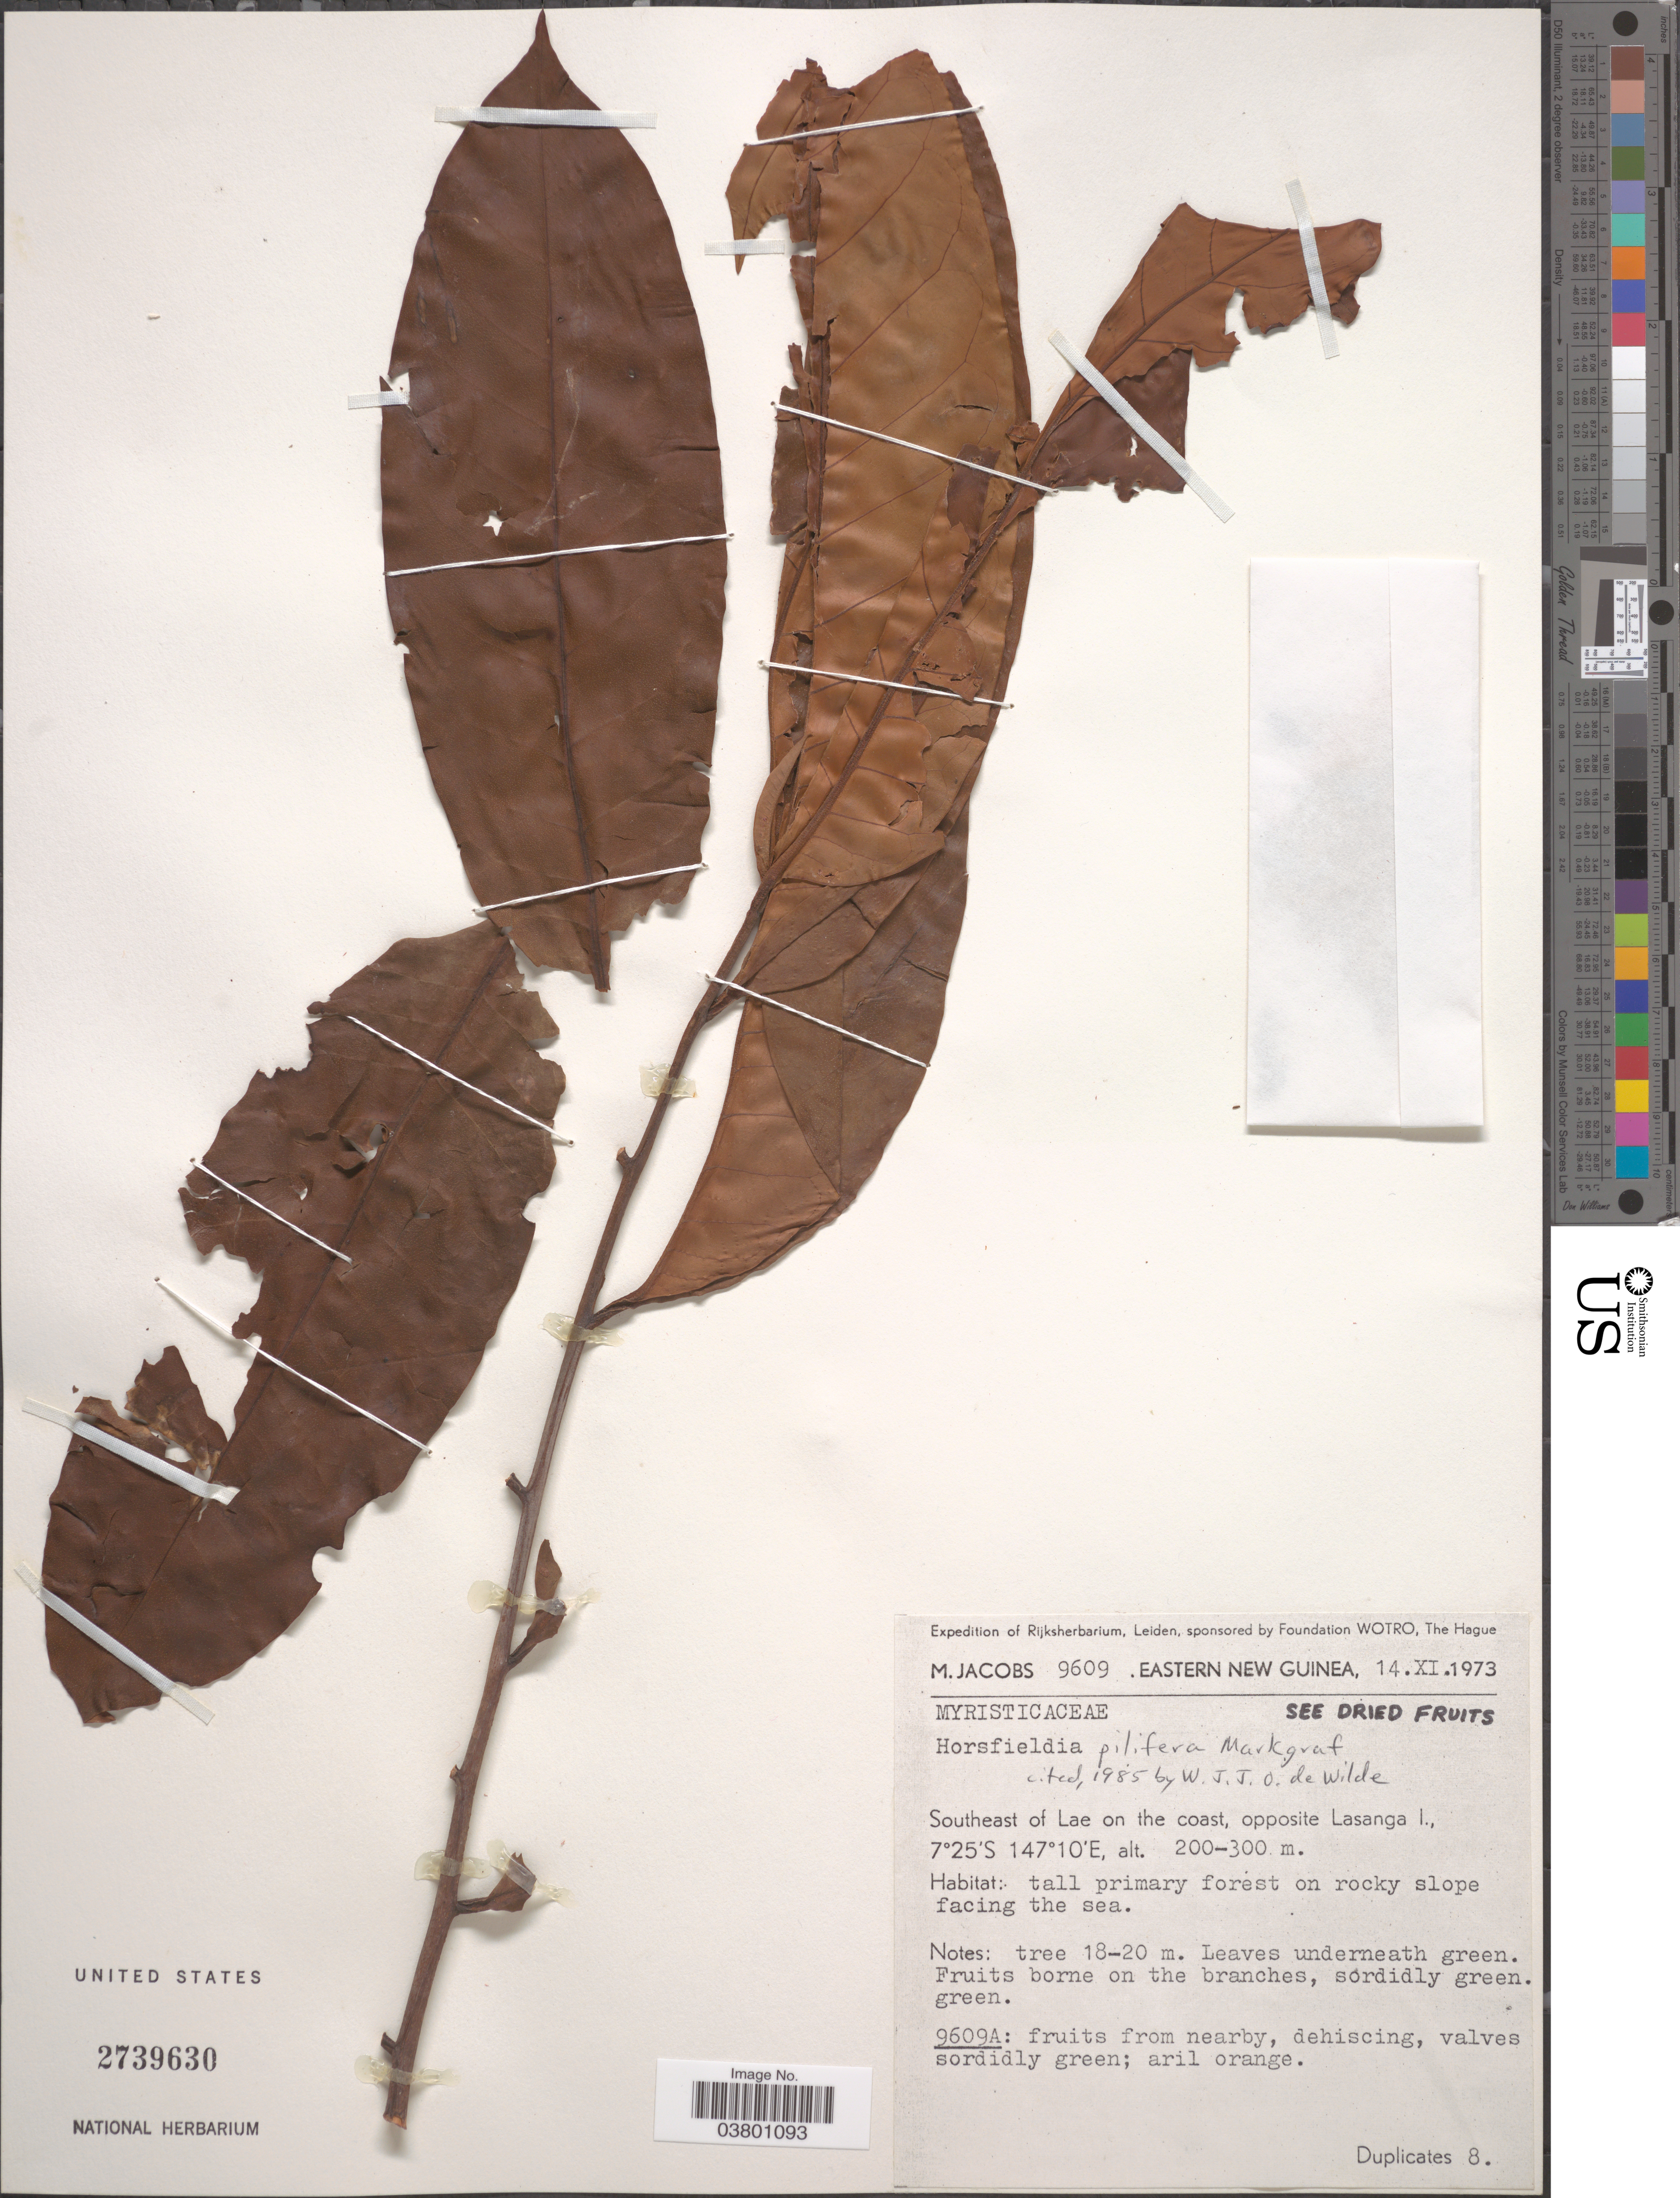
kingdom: Plantae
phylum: Tracheophyta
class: Magnoliopsida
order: Magnoliales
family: Myristicaceae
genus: Horsfieldia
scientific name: Horsfieldia pilifera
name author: Markgr.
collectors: M. Jacobs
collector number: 9609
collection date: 1973-11-14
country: Papua New Guinea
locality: Eastern New Guinea. Southeast of Lae on the coast, opposite Lasanga I.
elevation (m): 200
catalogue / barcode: US 2739630